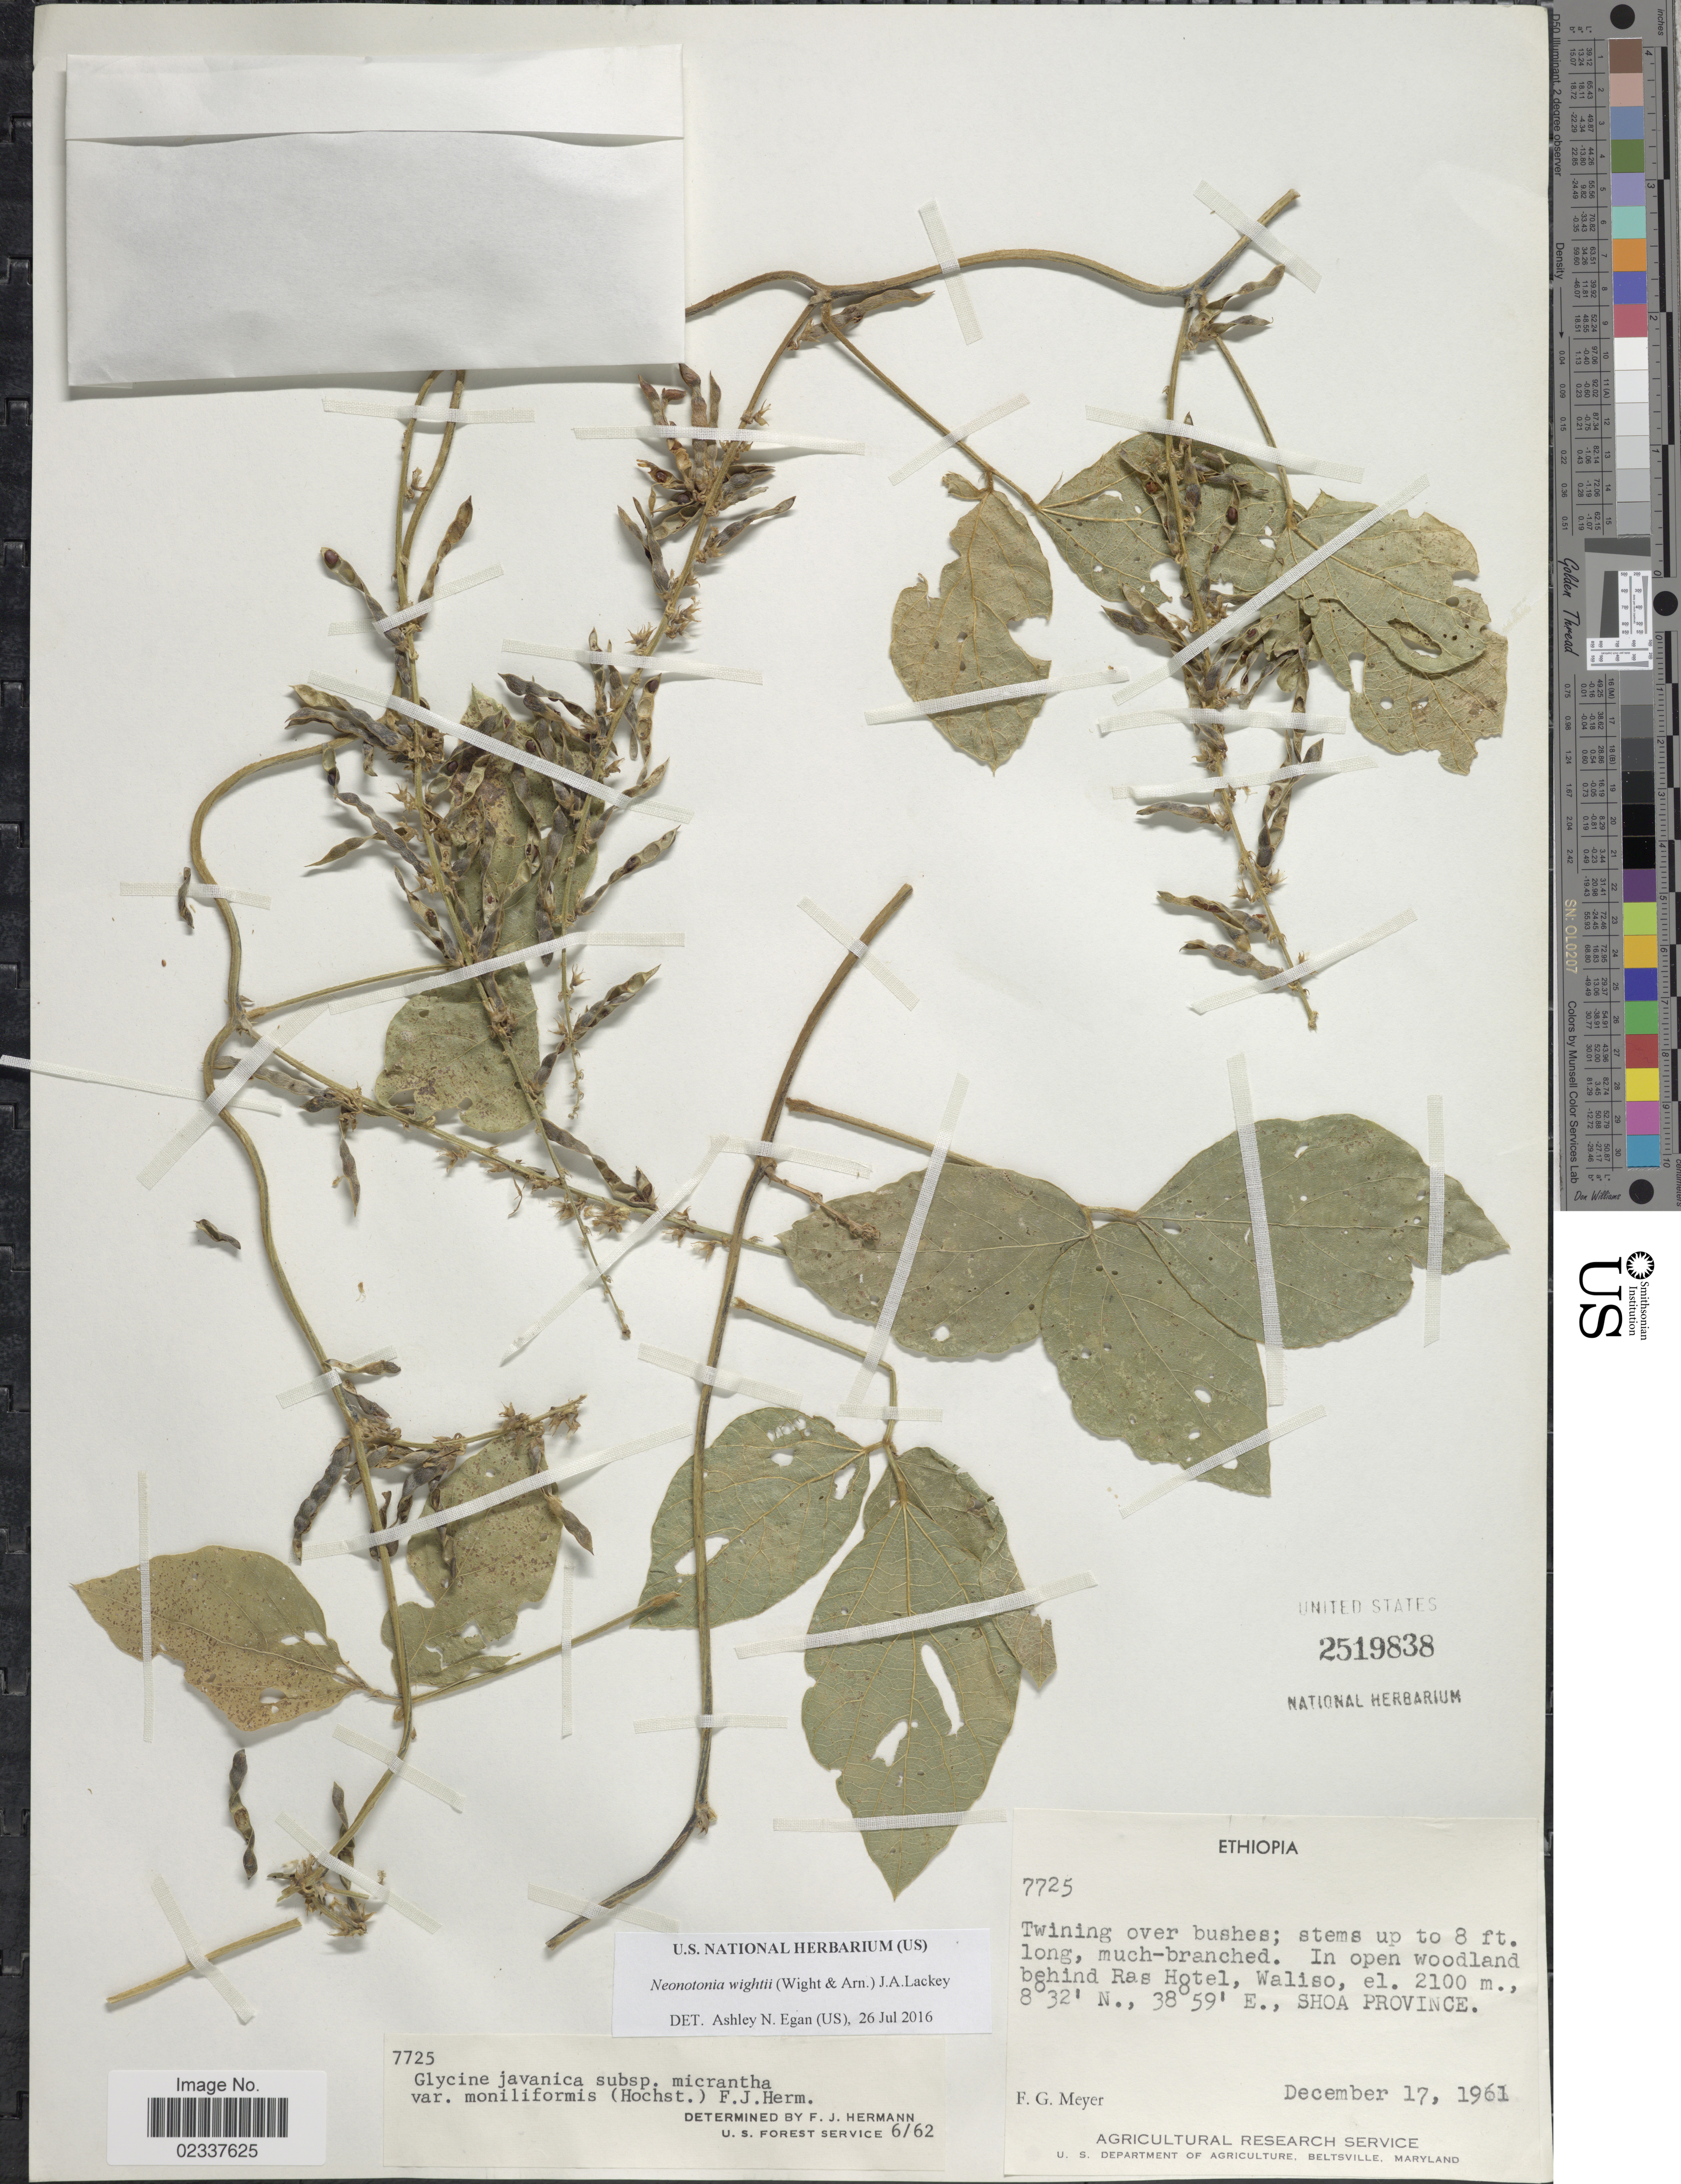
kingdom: Plantae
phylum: Tracheophyta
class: Magnoliopsida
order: Fabales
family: Fabaceae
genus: Neonotonia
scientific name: Neonotonia wightii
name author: (Arn.) J.A. Lackey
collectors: F. G. Meyer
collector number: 7725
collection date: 1961-12-17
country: Ethiopia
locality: In open woodland behind Ras Hotel, Waliso, E. Shoa Province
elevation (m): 2100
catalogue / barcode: US 2519838